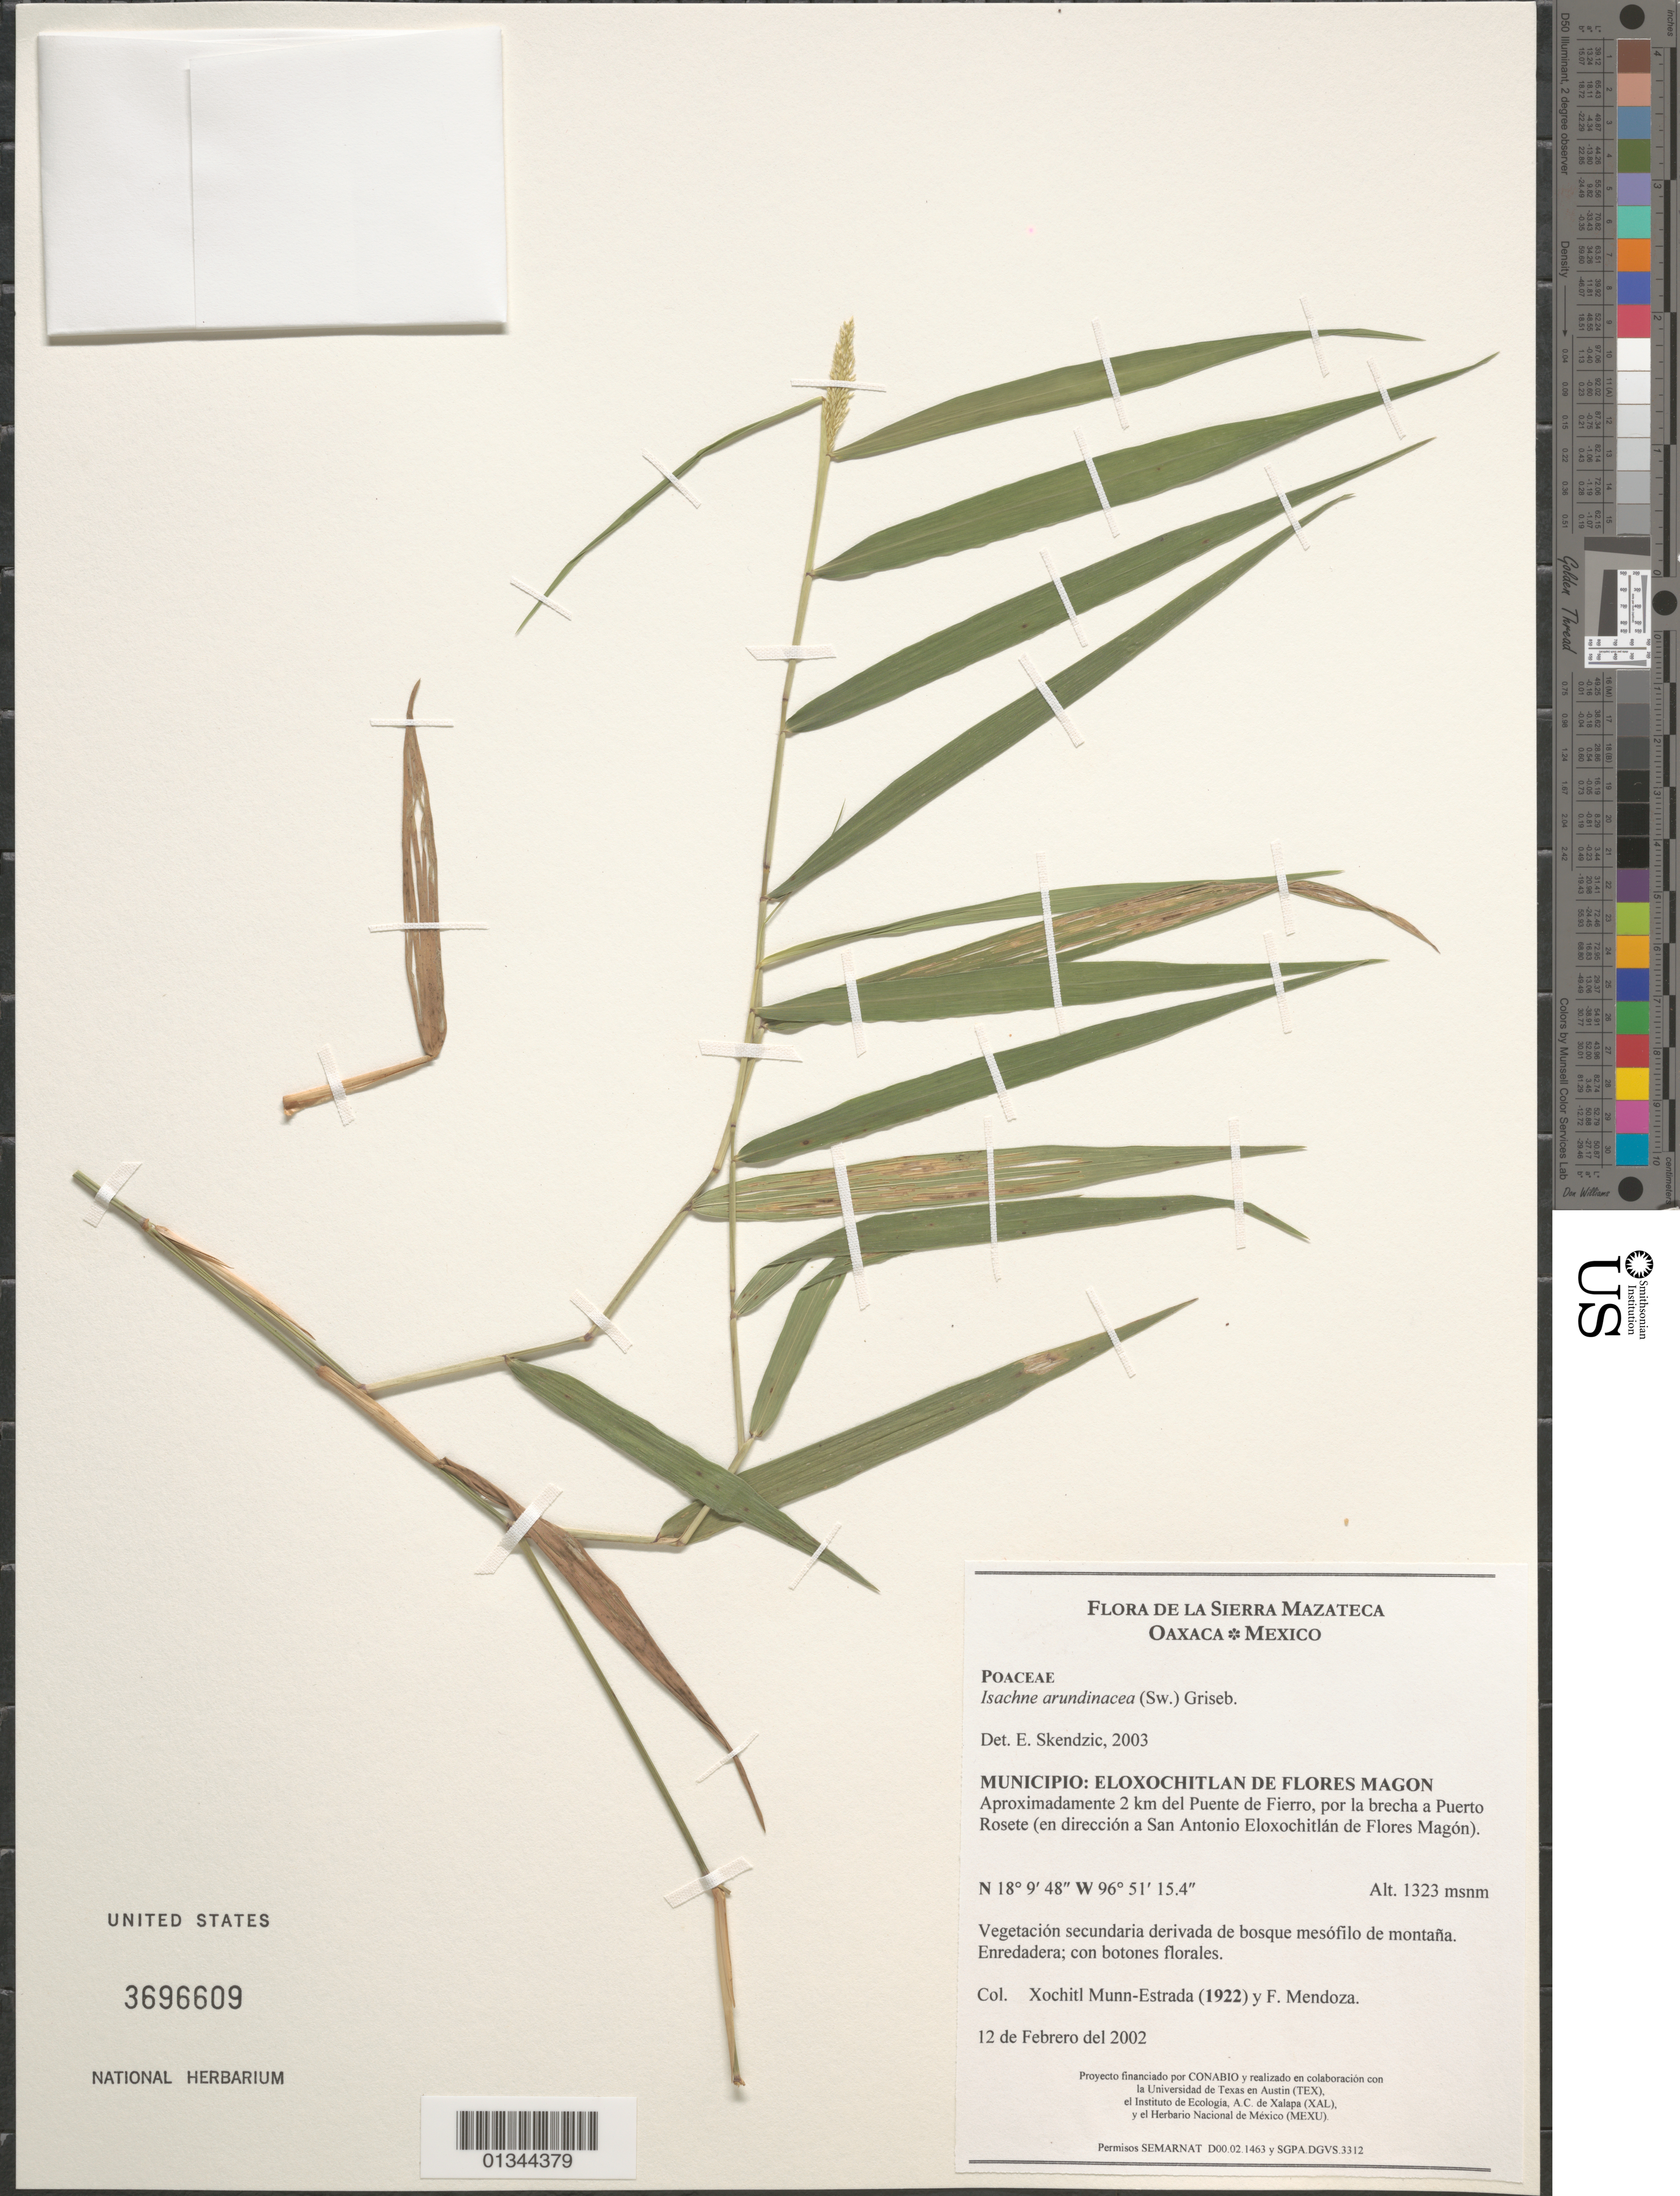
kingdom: Plantae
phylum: Tracheophyta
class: Liliopsida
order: Poales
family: Poaceae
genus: Isachne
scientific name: Isachne arundinacea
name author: (Sw.) Griseb.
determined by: Skendzic, E.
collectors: X. Munn-Estrada & F. Mendoza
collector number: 1922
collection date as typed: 12 de Febrero del 2002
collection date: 2002-02-12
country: Mexico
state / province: Oaxaca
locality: Municipio: Eloxochitlan de Flores Magon, aproximadamente 2 km del Puente de Fierro, por la brecha a Puerto Rosete (en direccion a San Antonio Eloxochitlan de Flores Magon).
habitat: Vegetacion secundaria derivada de bosque mesofilo de montana.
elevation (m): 1323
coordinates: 18 09 48 N, 96 51 15.4 W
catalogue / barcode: US 3696609